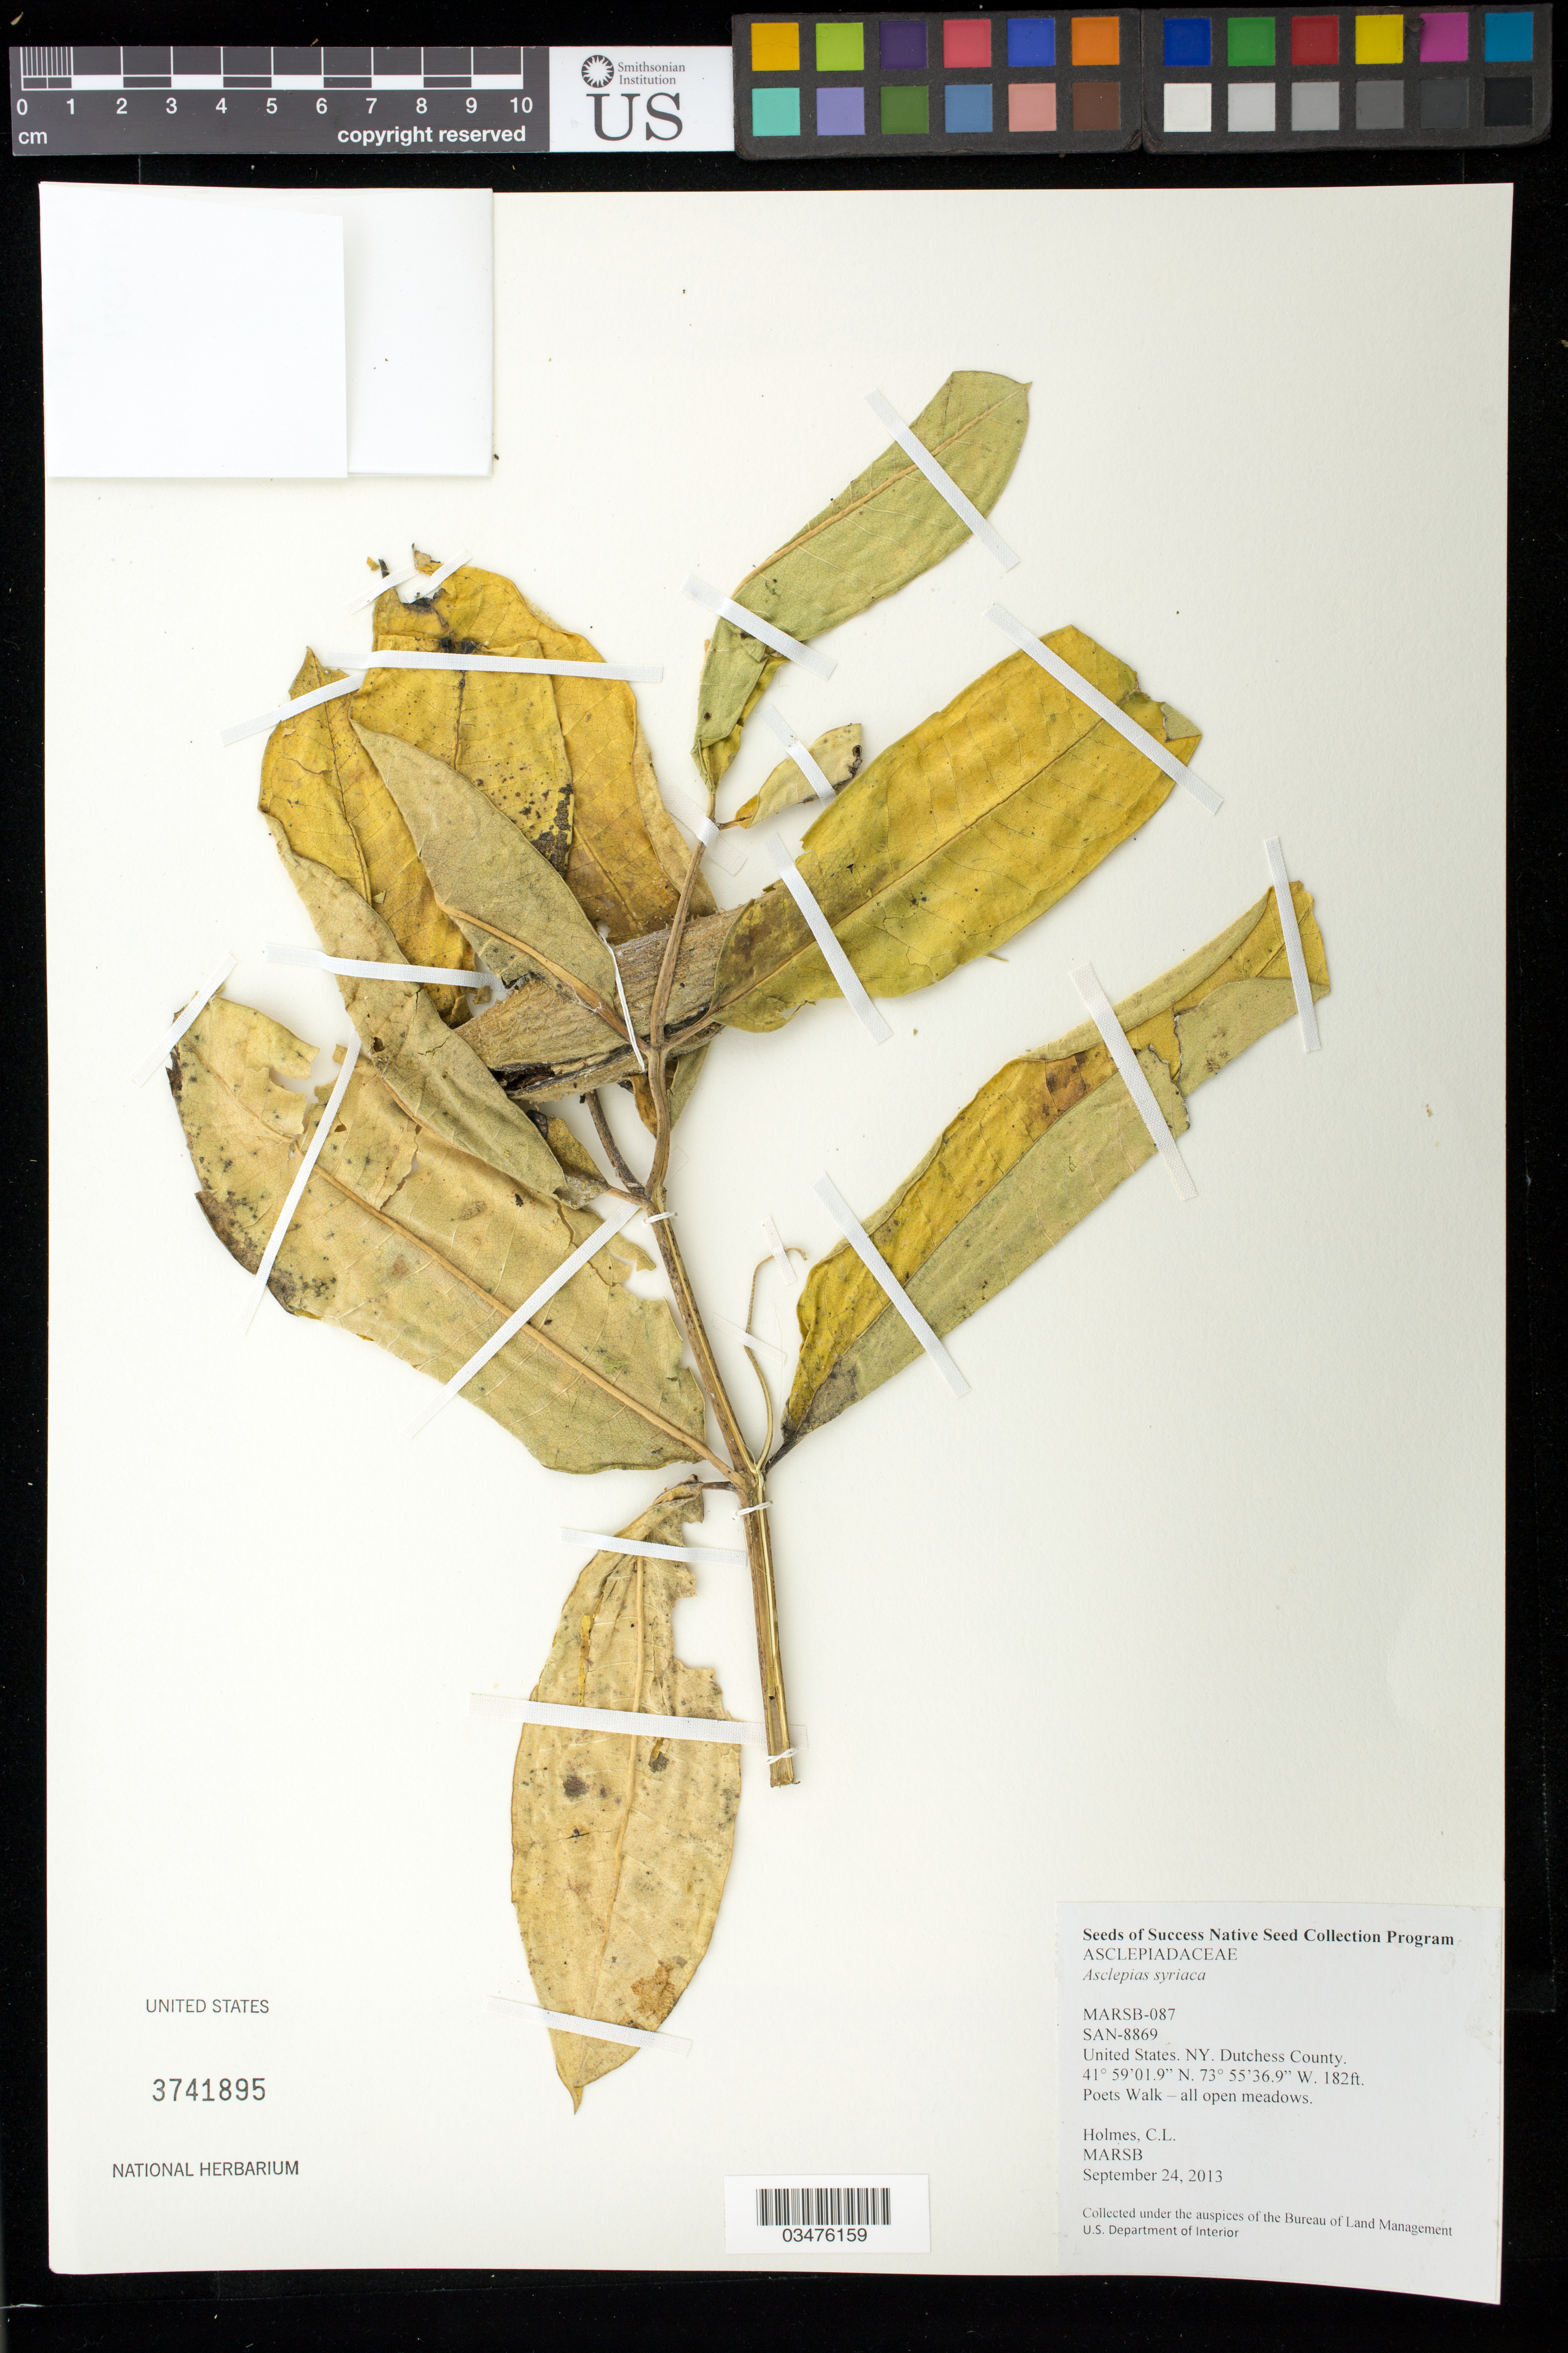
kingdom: Plantae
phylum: Tracheophyta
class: Magnoliopsida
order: Gentianales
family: Apocynaceae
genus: Asclepias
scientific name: Asclepias syriaca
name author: L.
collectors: C. Holmes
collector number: MARSB-087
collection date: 2013-09-24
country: United States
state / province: New York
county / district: Dutchess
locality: Poets Walk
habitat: Open meadows.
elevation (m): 55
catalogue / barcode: US 3741895